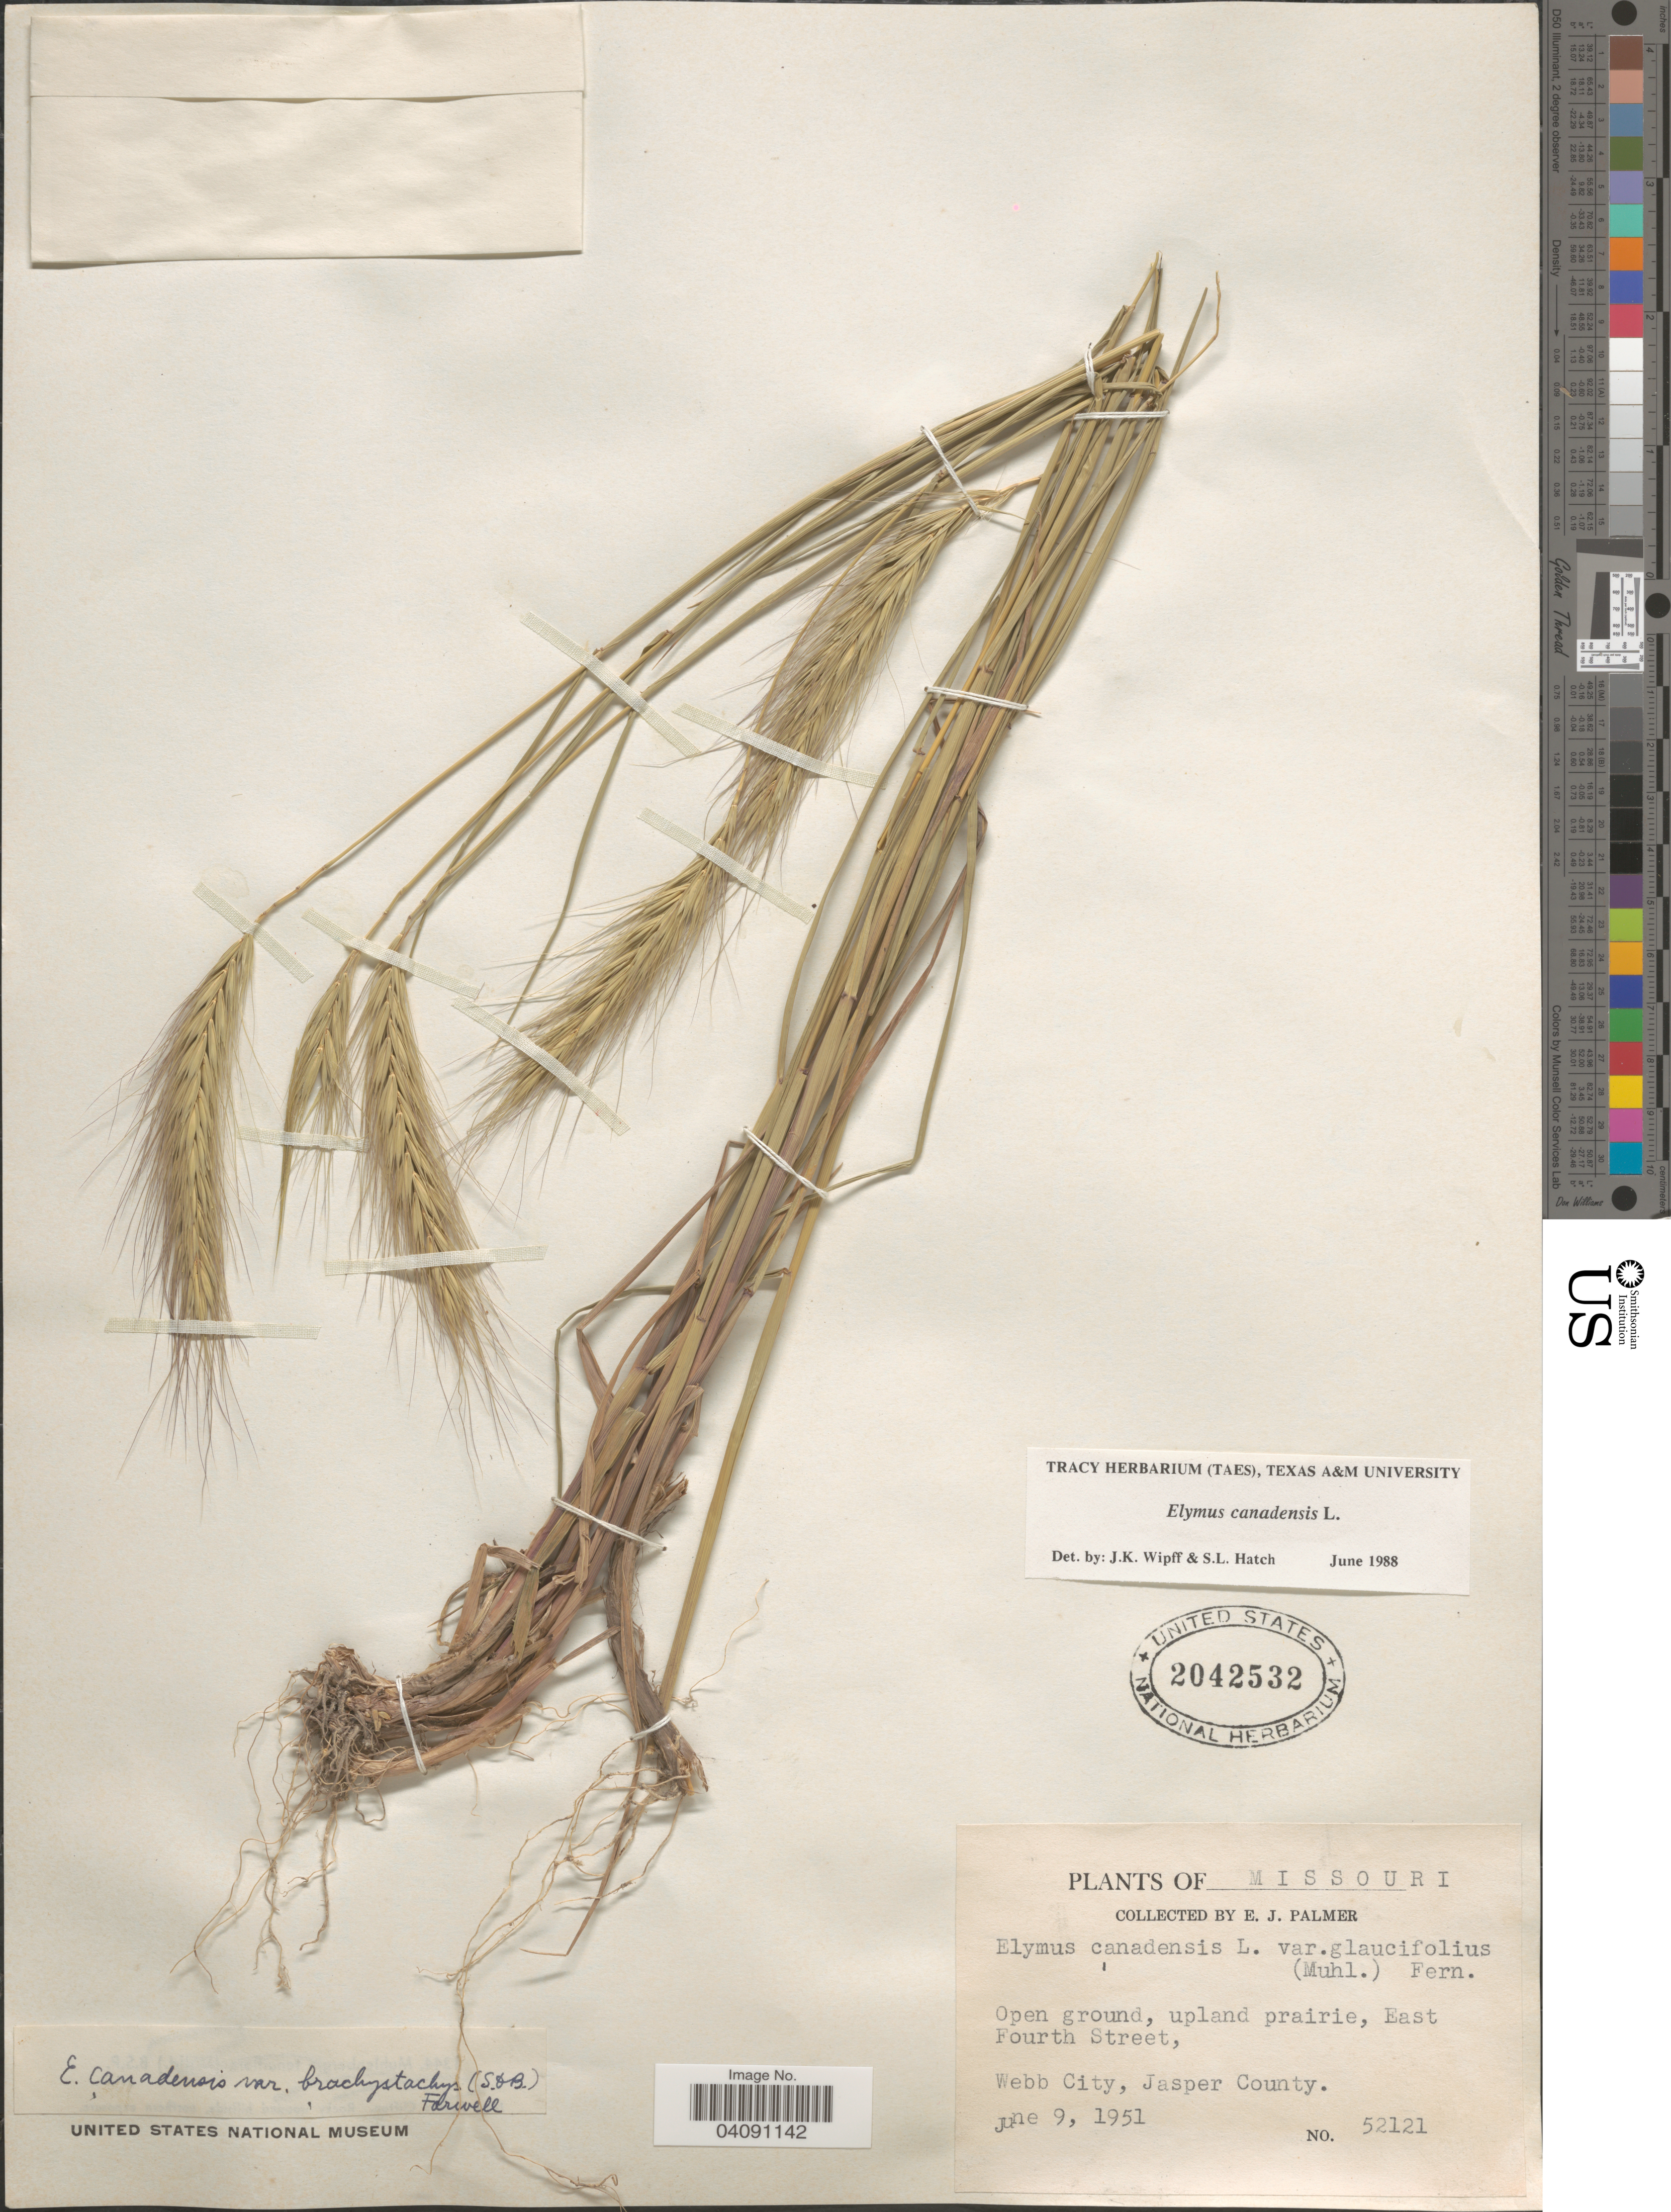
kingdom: Plantae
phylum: Tracheophyta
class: Liliopsida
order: Poales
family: Poaceae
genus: Elymus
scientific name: Elymus canadensis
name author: L.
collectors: E. J. Palmer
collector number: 52121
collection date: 1951-06-09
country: United States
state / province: Missouri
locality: Open ground, upland prairie, East Fourth Street, Webb City, Jasper County.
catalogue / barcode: US 2042532